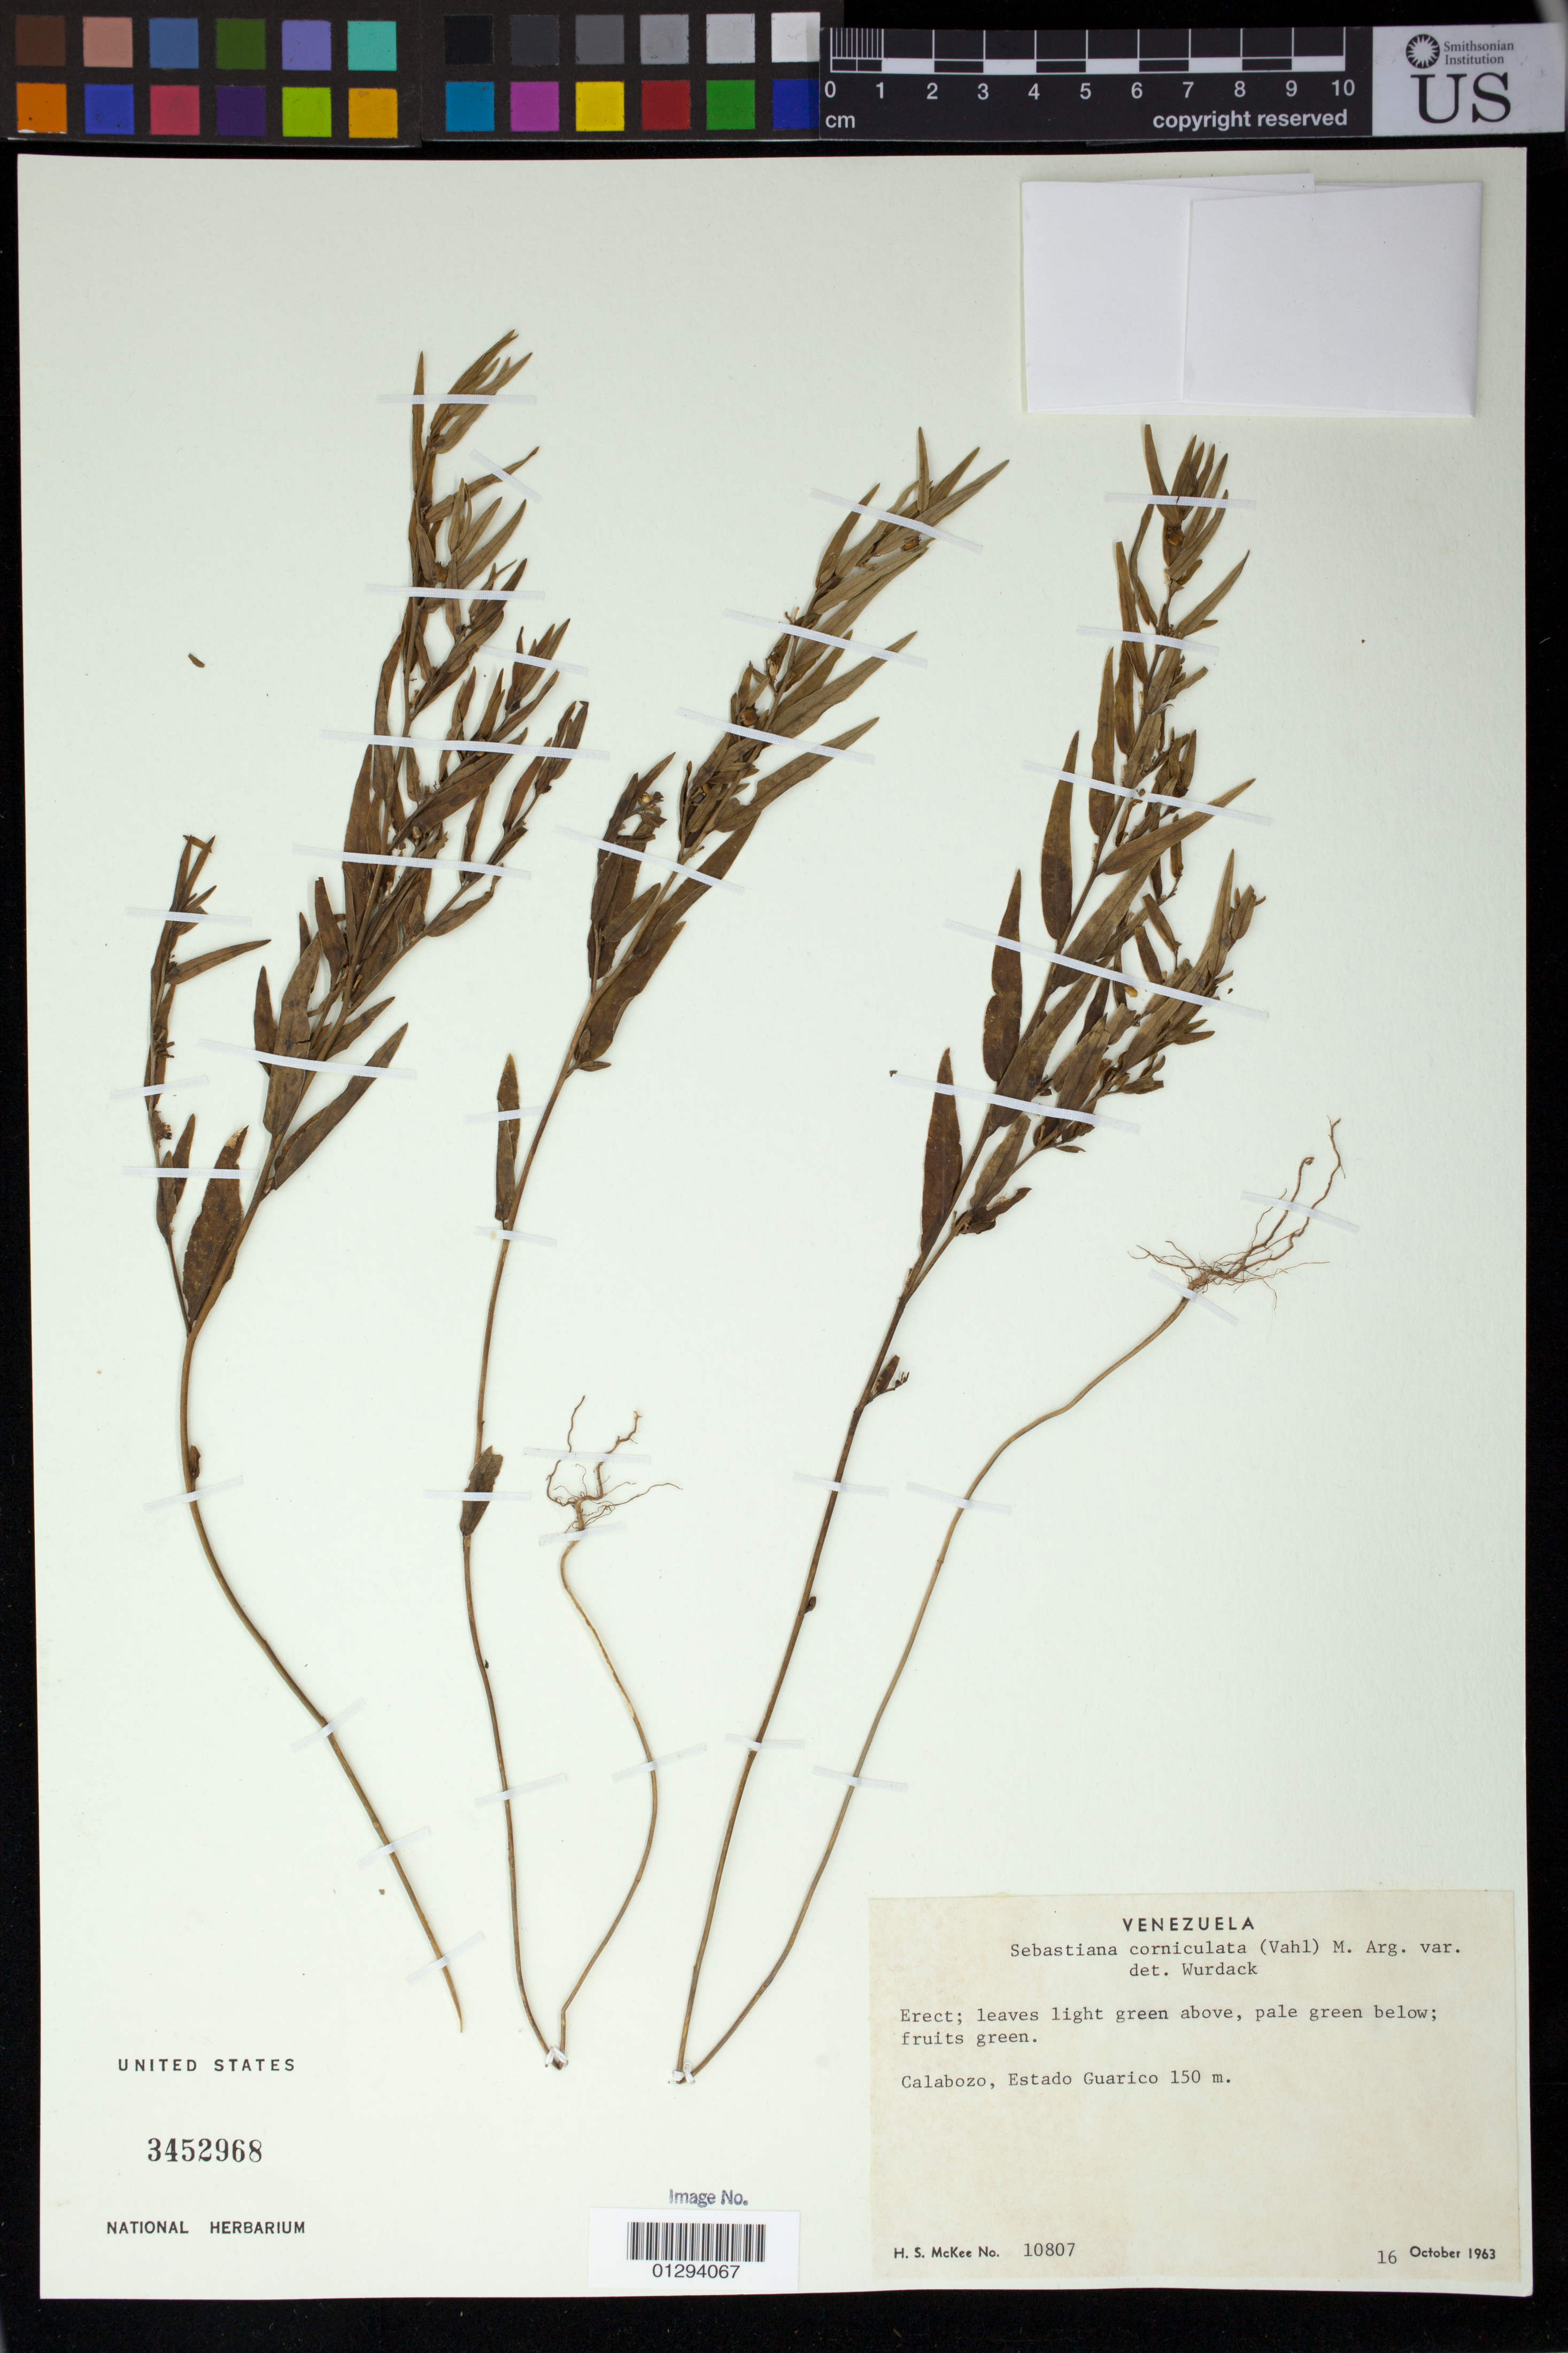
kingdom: Plantae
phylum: Tracheophyta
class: Magnoliopsida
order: Malpighiales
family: Euphorbiaceae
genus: Sebastiania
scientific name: Sebastiania corniculata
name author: (Vahl) Müll. Arg.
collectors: H. S. McKee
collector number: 10807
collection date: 1963-10-16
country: Venezuela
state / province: Guárico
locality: Calabozo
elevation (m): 150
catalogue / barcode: US 3452968